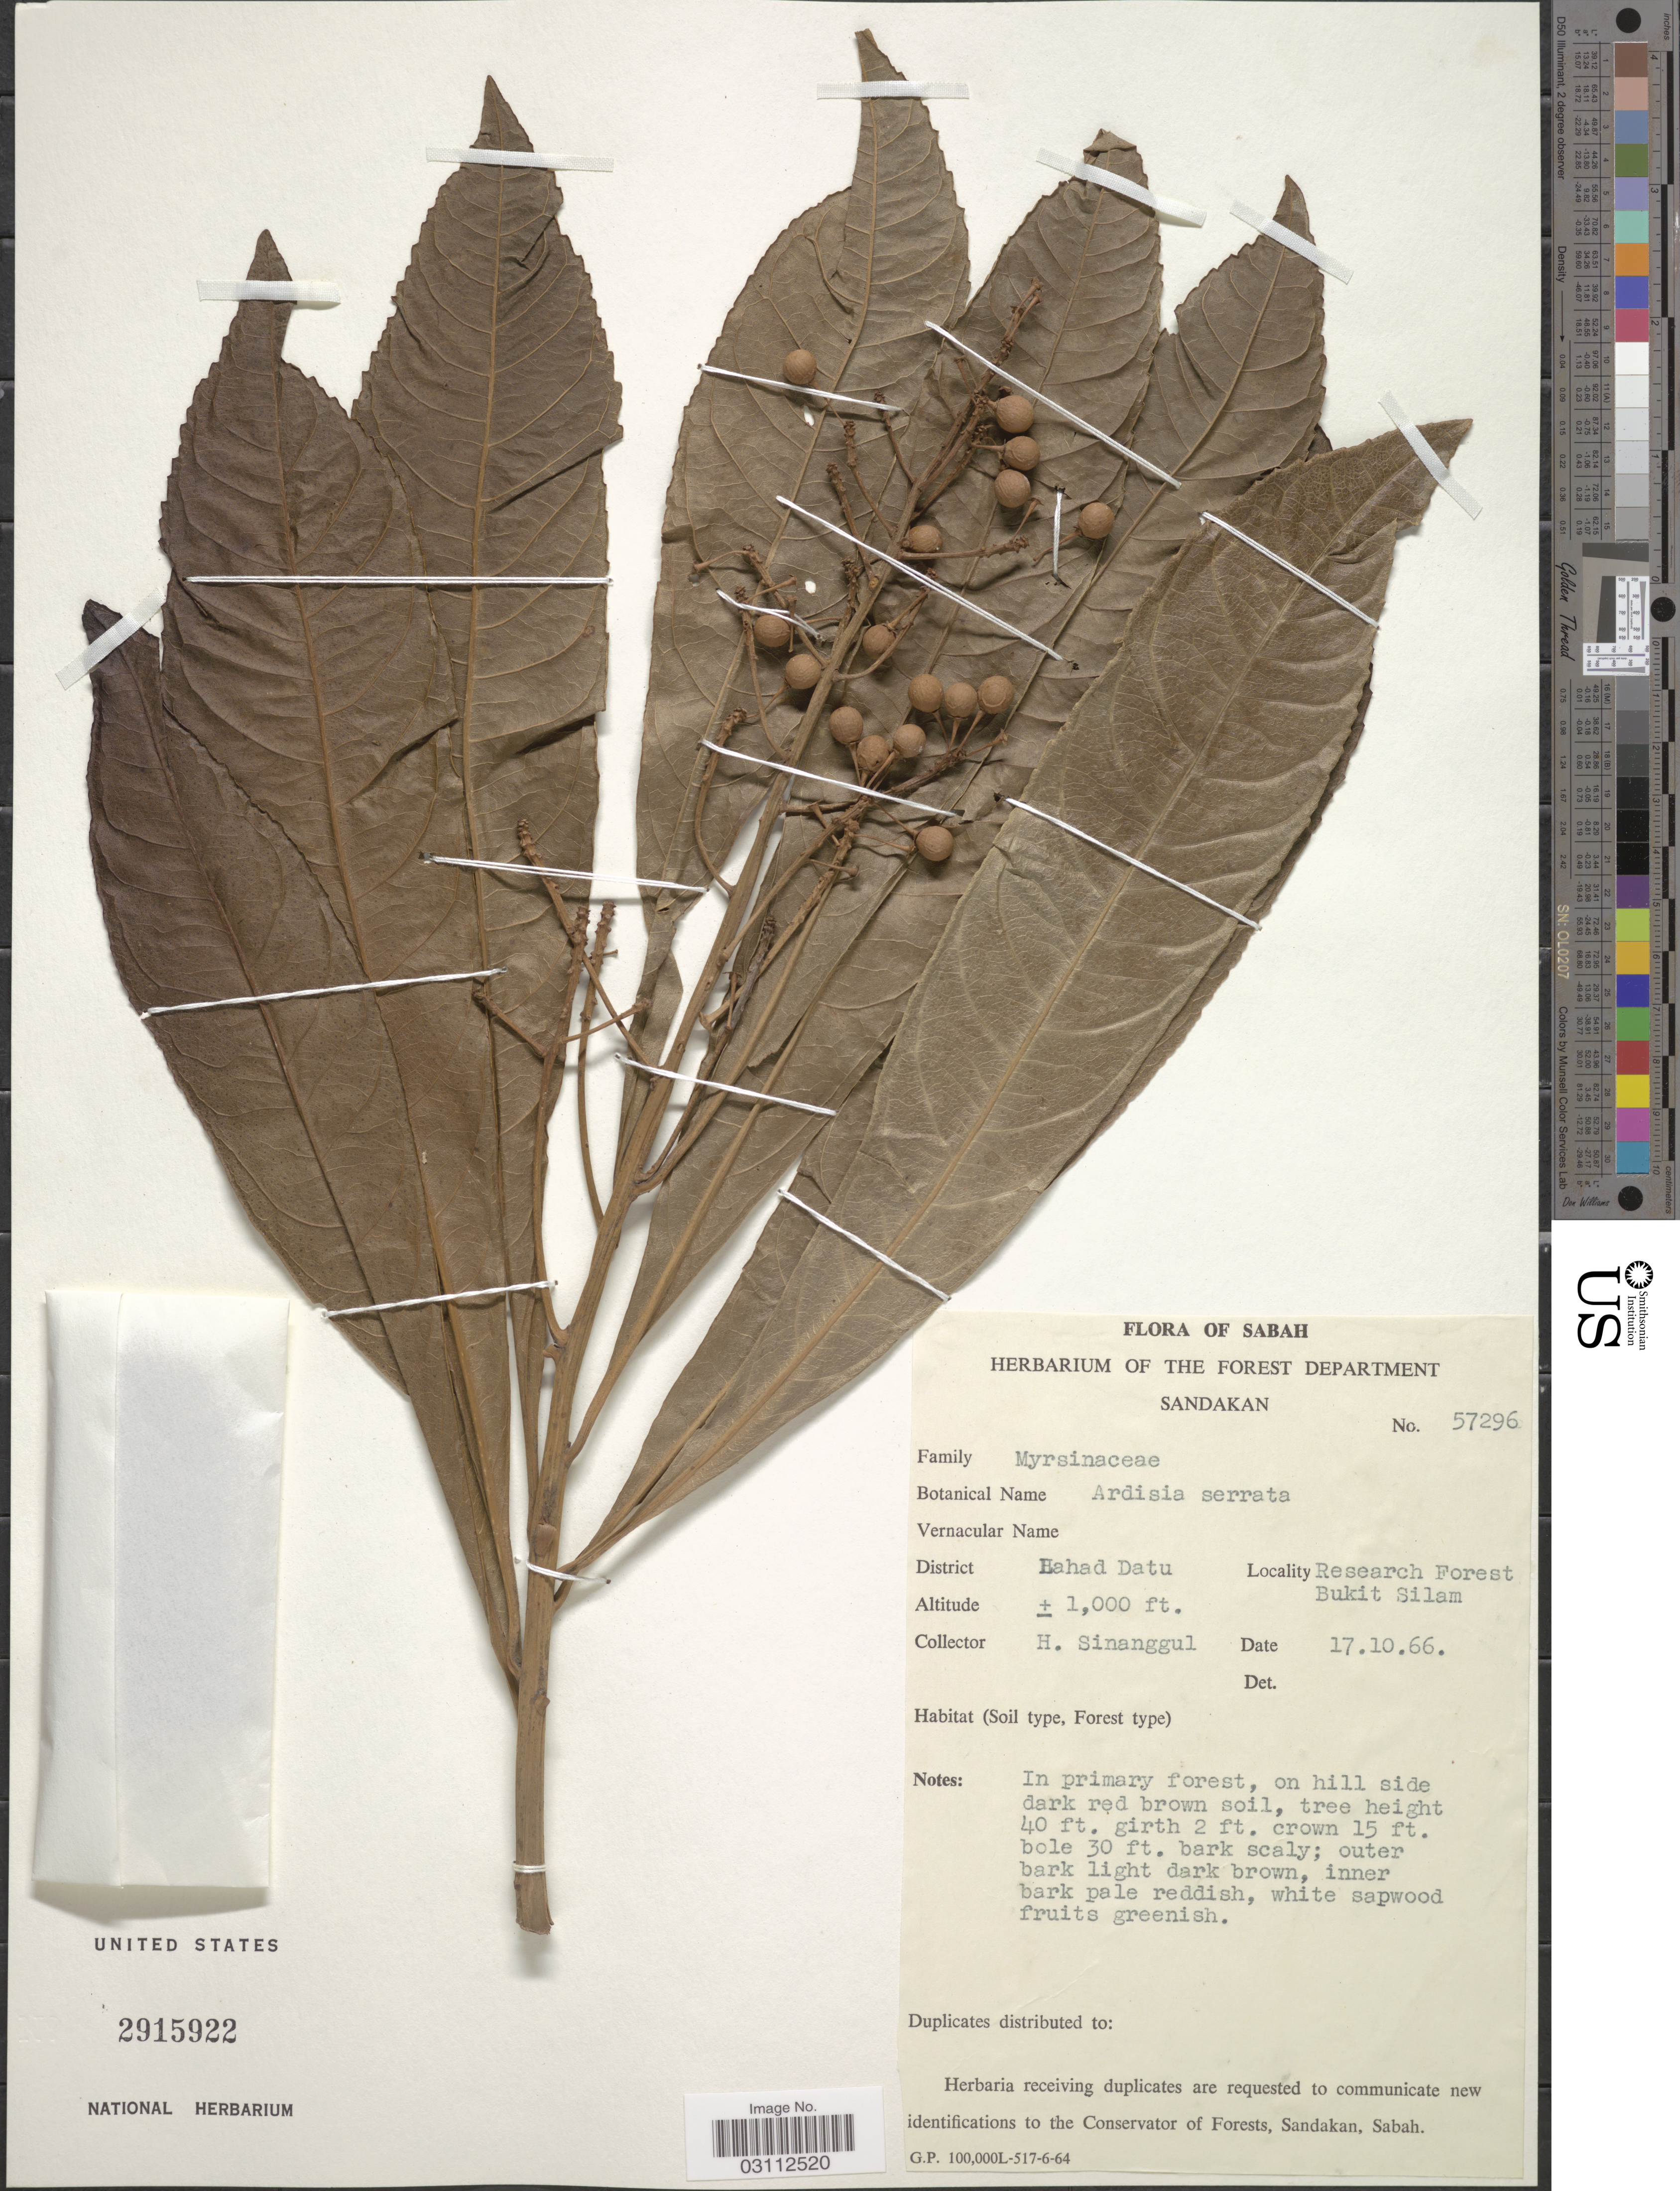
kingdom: Plantae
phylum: Tracheophyta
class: Magnoliopsida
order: Ericales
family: Primulaceae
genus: Ardisia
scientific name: Ardisia serrata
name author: (Cav.) Pers.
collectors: H. Sinanggul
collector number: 57296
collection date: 1966-10-17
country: Malaysia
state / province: Sabah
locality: District Lahad Datu. Research Forest Bukit Silam.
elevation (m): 305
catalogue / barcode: US 2915922